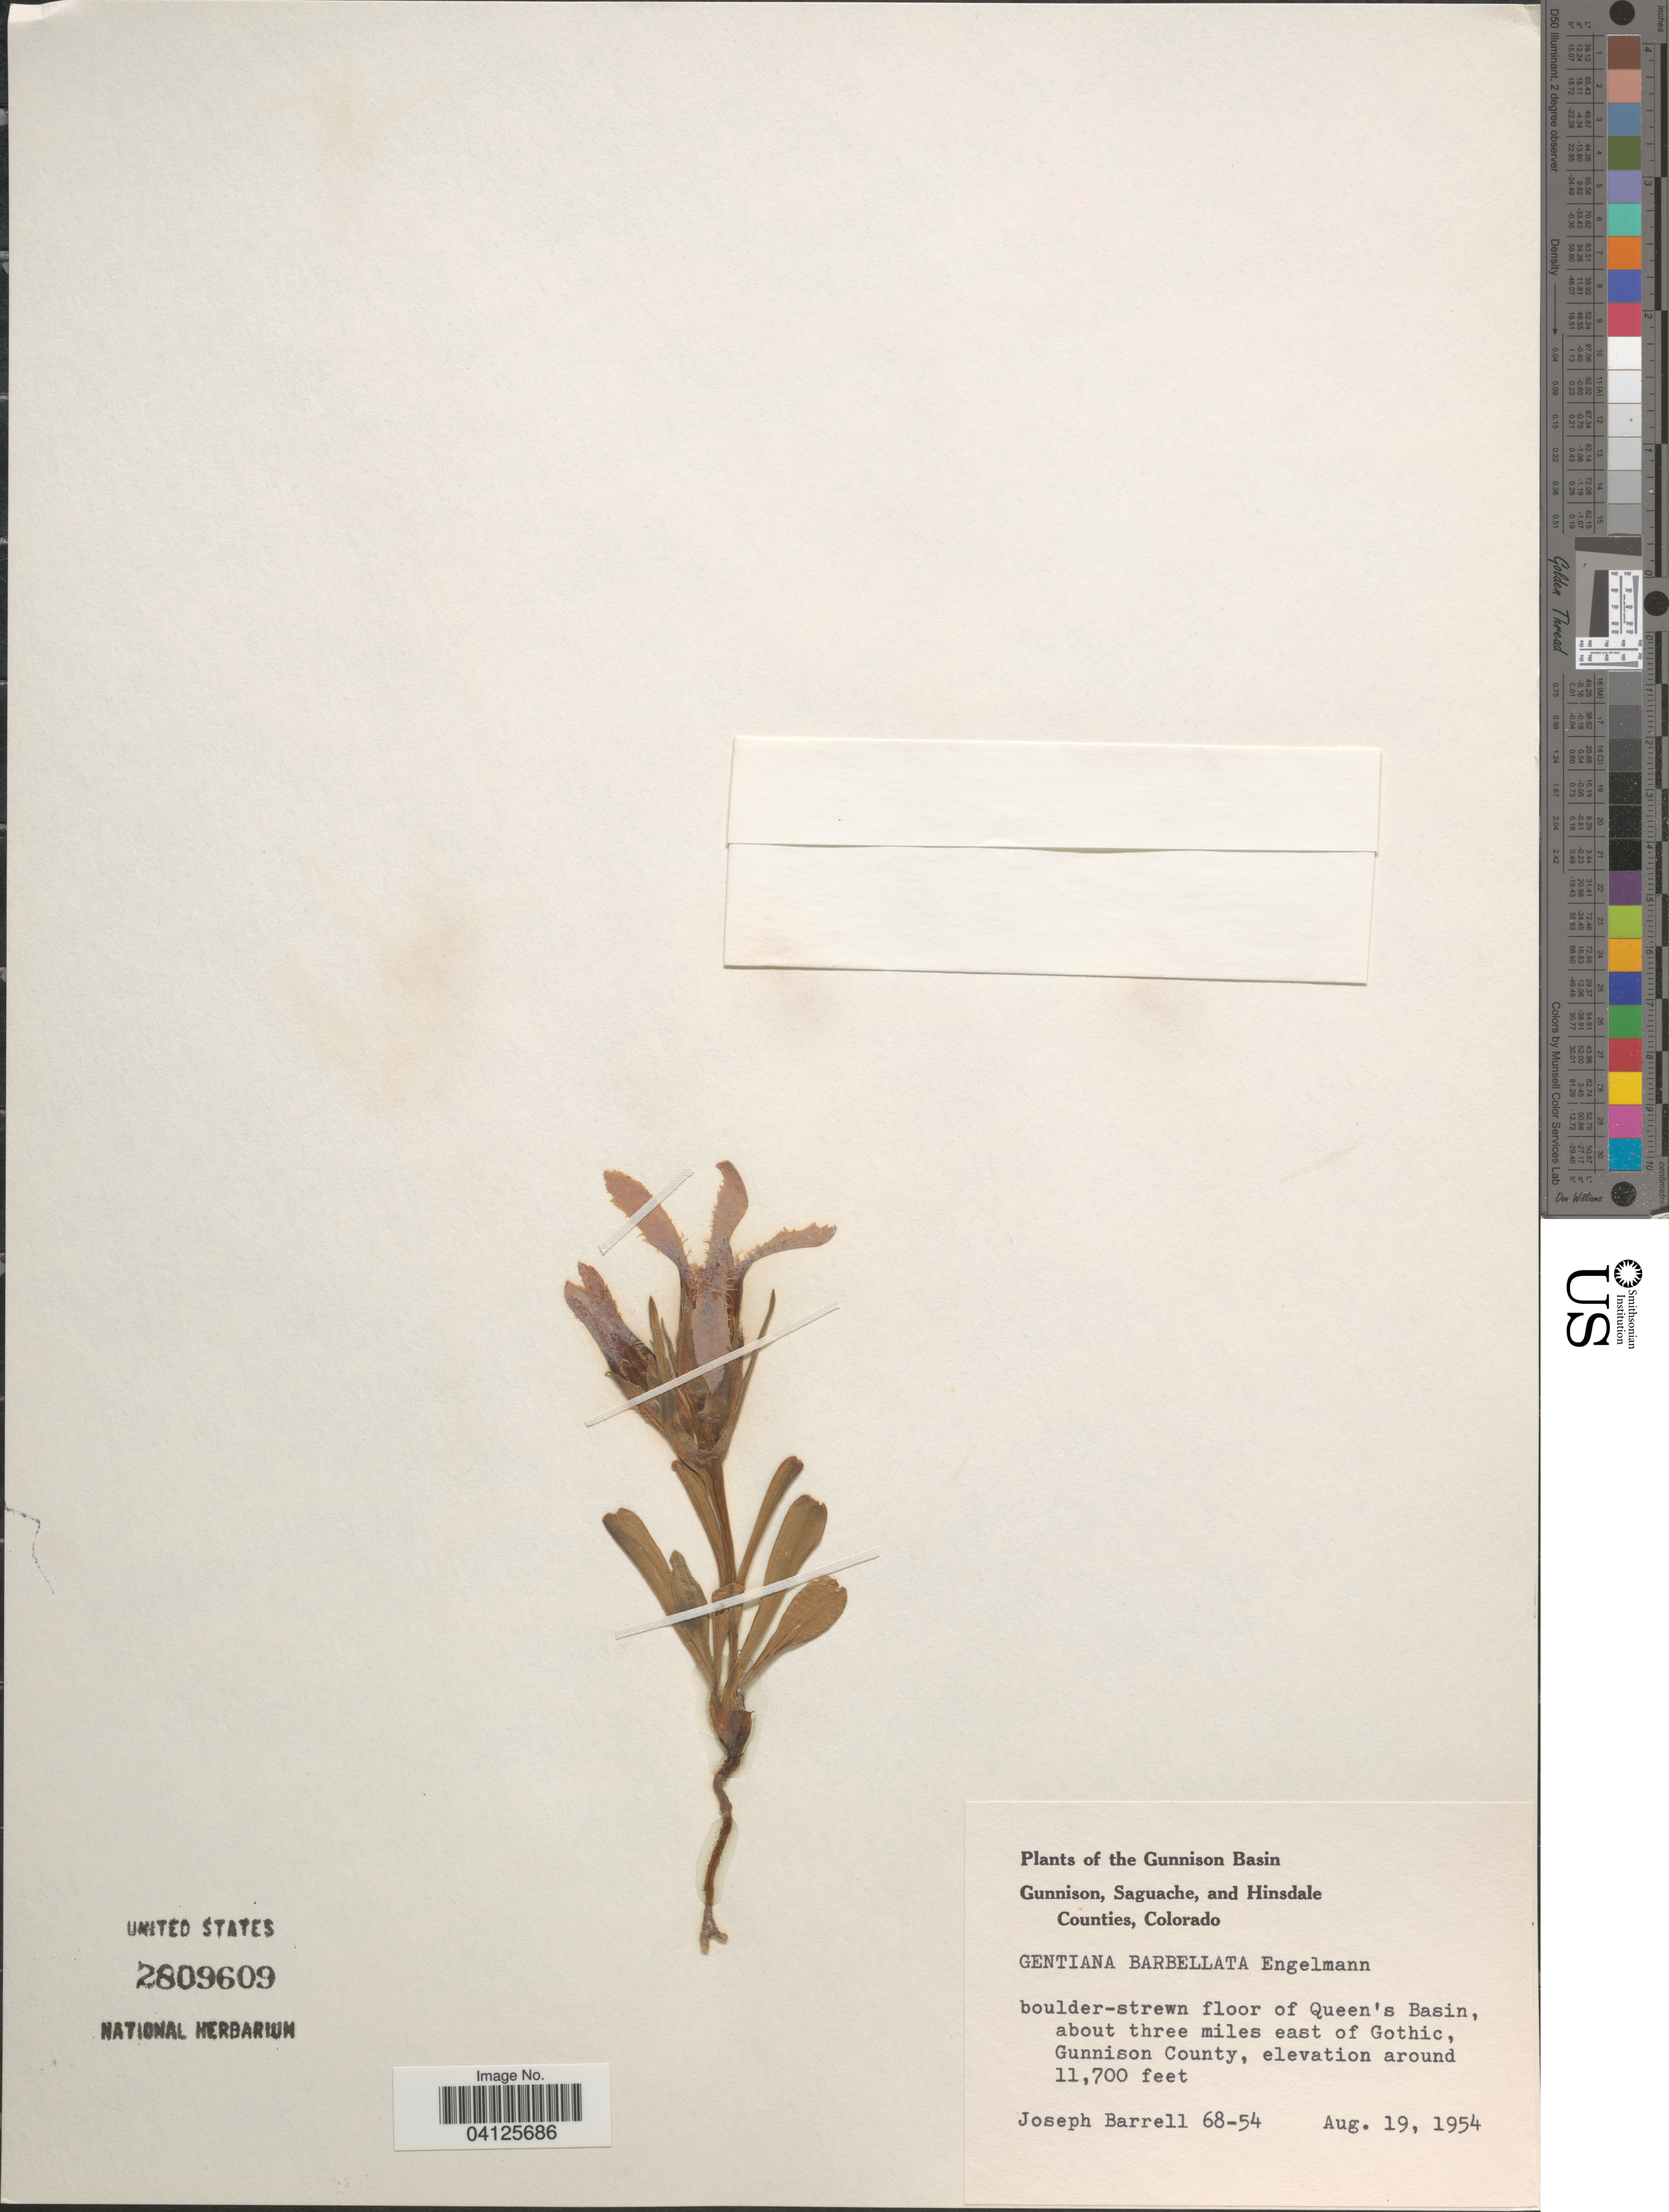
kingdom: Plantae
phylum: Tracheophyta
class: Magnoliopsida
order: Gentianales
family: Gentianaceae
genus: Gentiana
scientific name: Gentiana barbellata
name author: Engelm.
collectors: J. Barrell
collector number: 68-54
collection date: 1954-08-19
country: United States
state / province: Colorado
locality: Gunnison Basin. Boulder-strewn floor of Queen's Basin, about three miles east of Gothic, Gunnison County.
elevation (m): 3566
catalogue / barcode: US 2809609